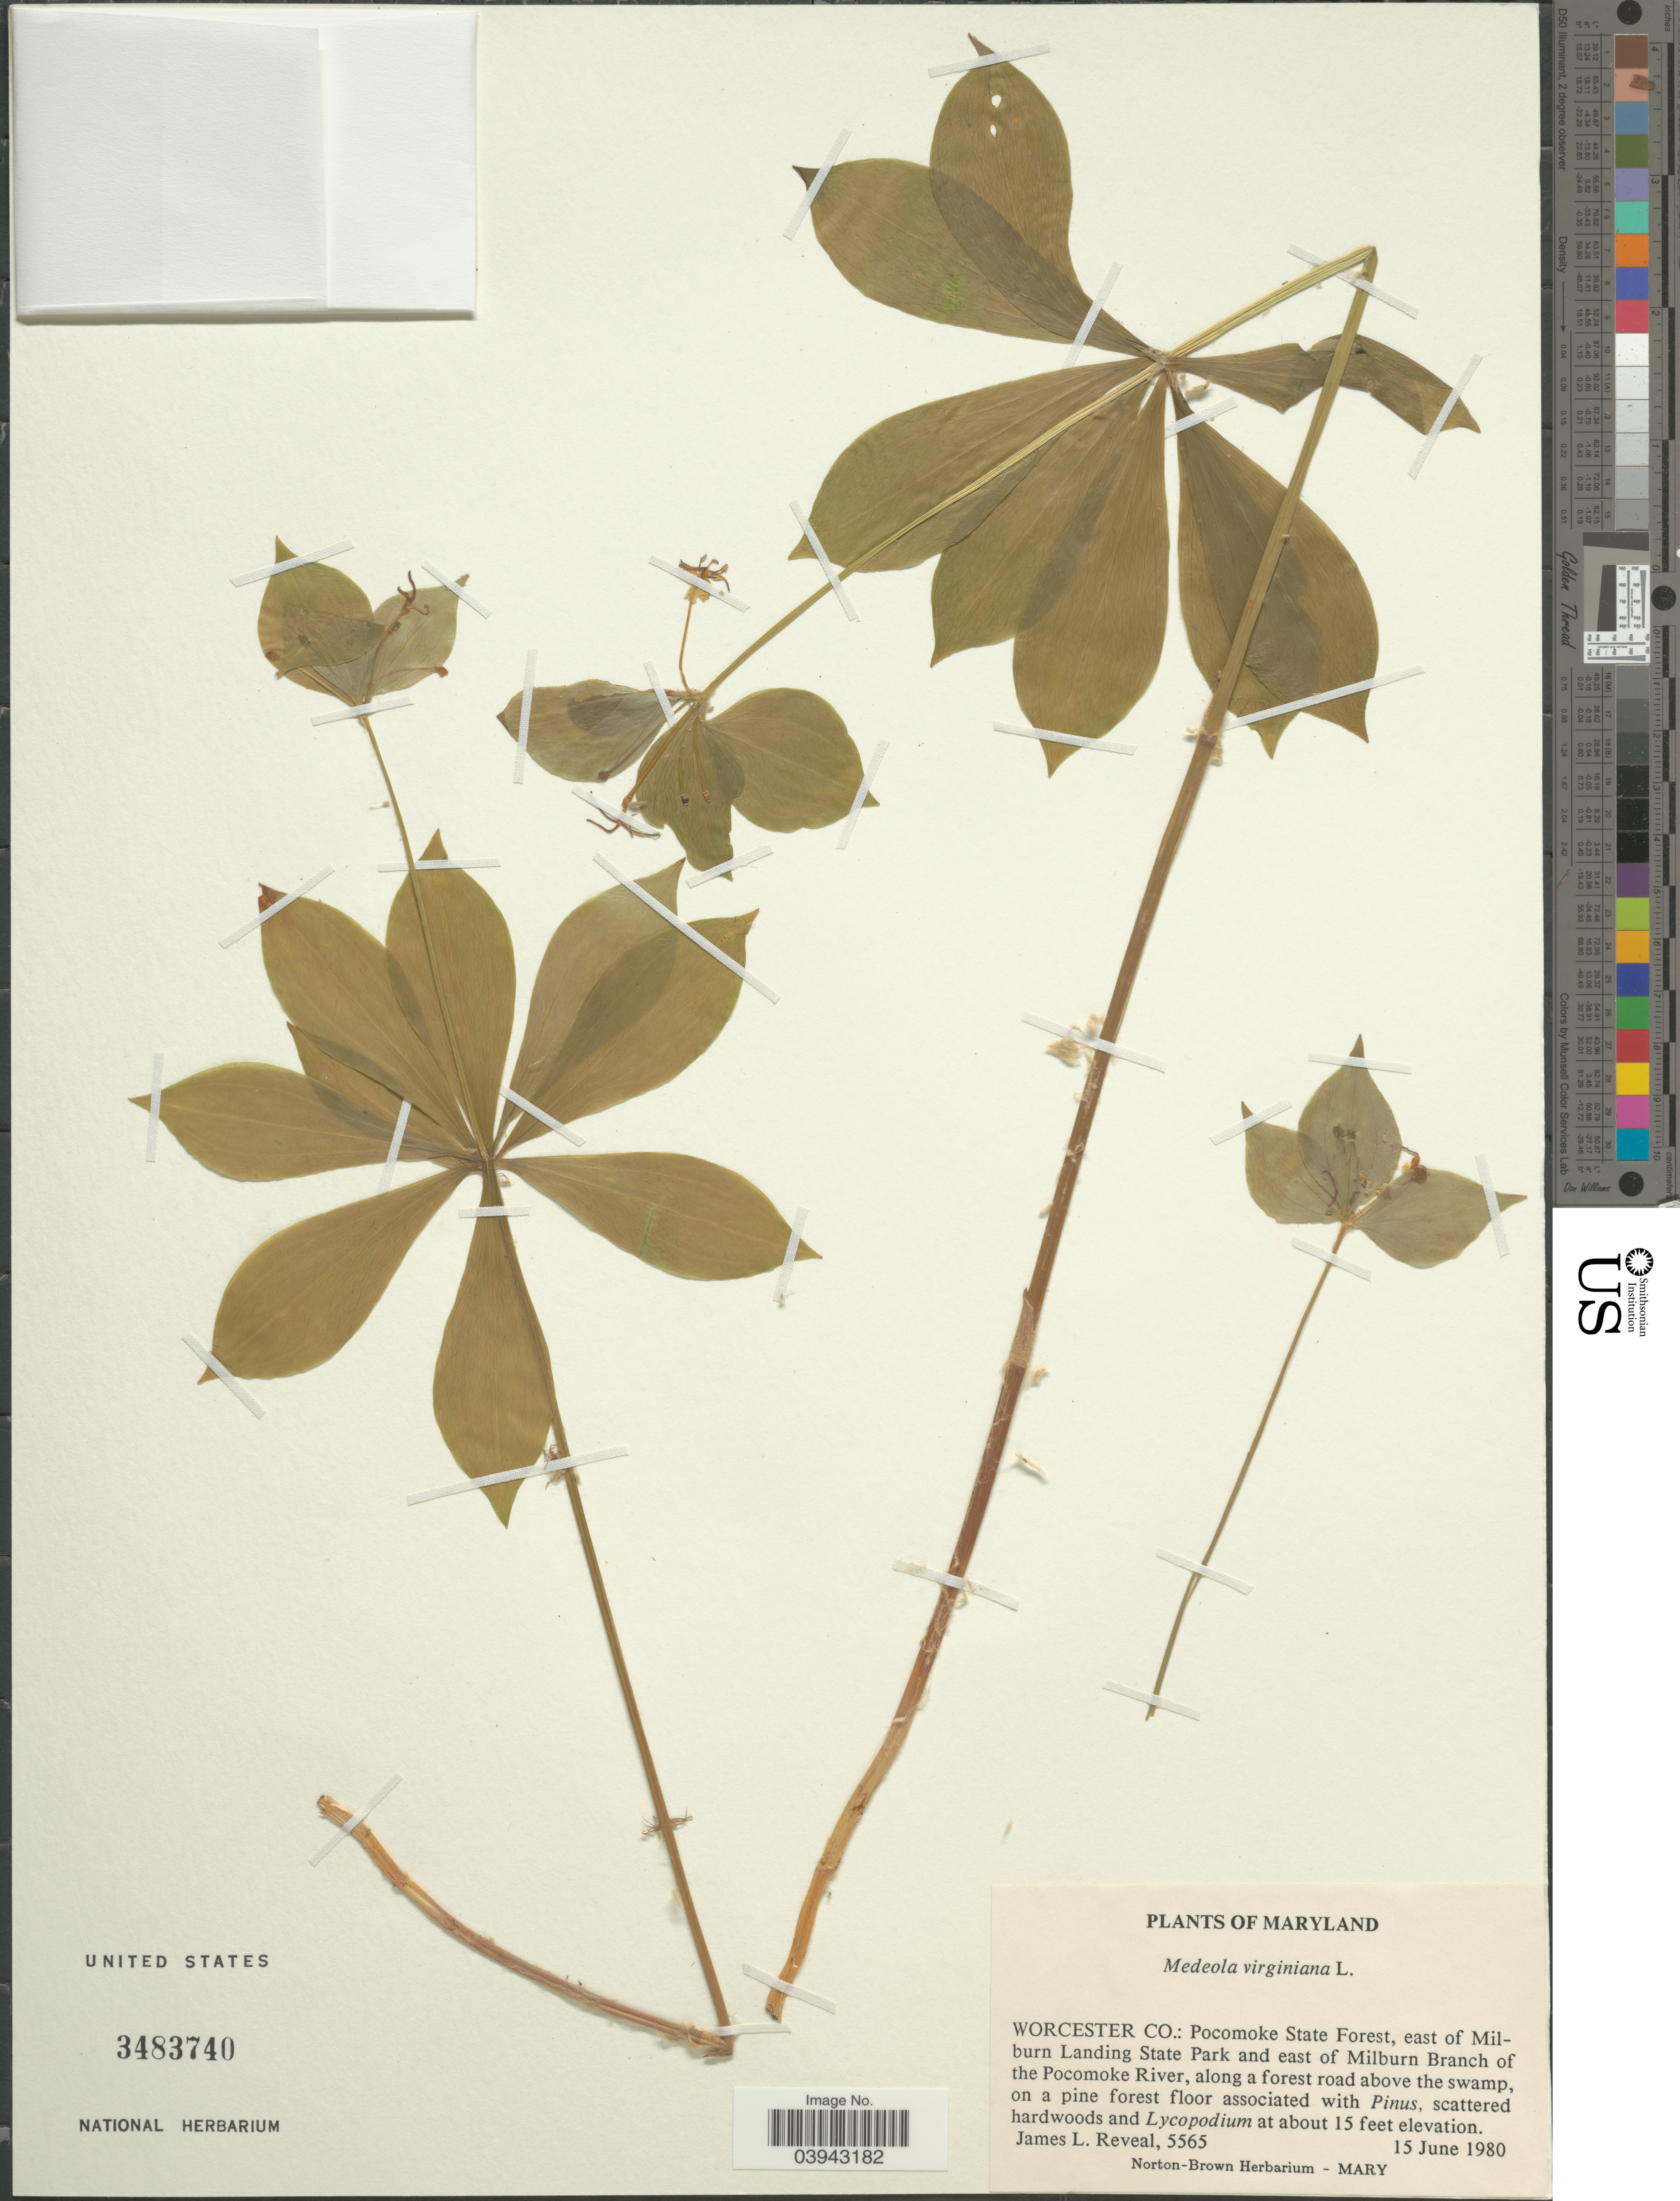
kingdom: Plantae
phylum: Tracheophyta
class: Liliopsida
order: Liliales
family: Liliaceae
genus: Medeola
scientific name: Medeola virginiana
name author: (L.) Desf.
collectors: J. L. Reveal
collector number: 5565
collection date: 1980-06-15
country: United States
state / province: Maryland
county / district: Worcester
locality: Worcester Co.: Pocomoke State Forest, east of Milburn Landing State Park and east of Milburn Branch of the Pocomoke River, along a forest road above the swamp.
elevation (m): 5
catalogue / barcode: US 3483740